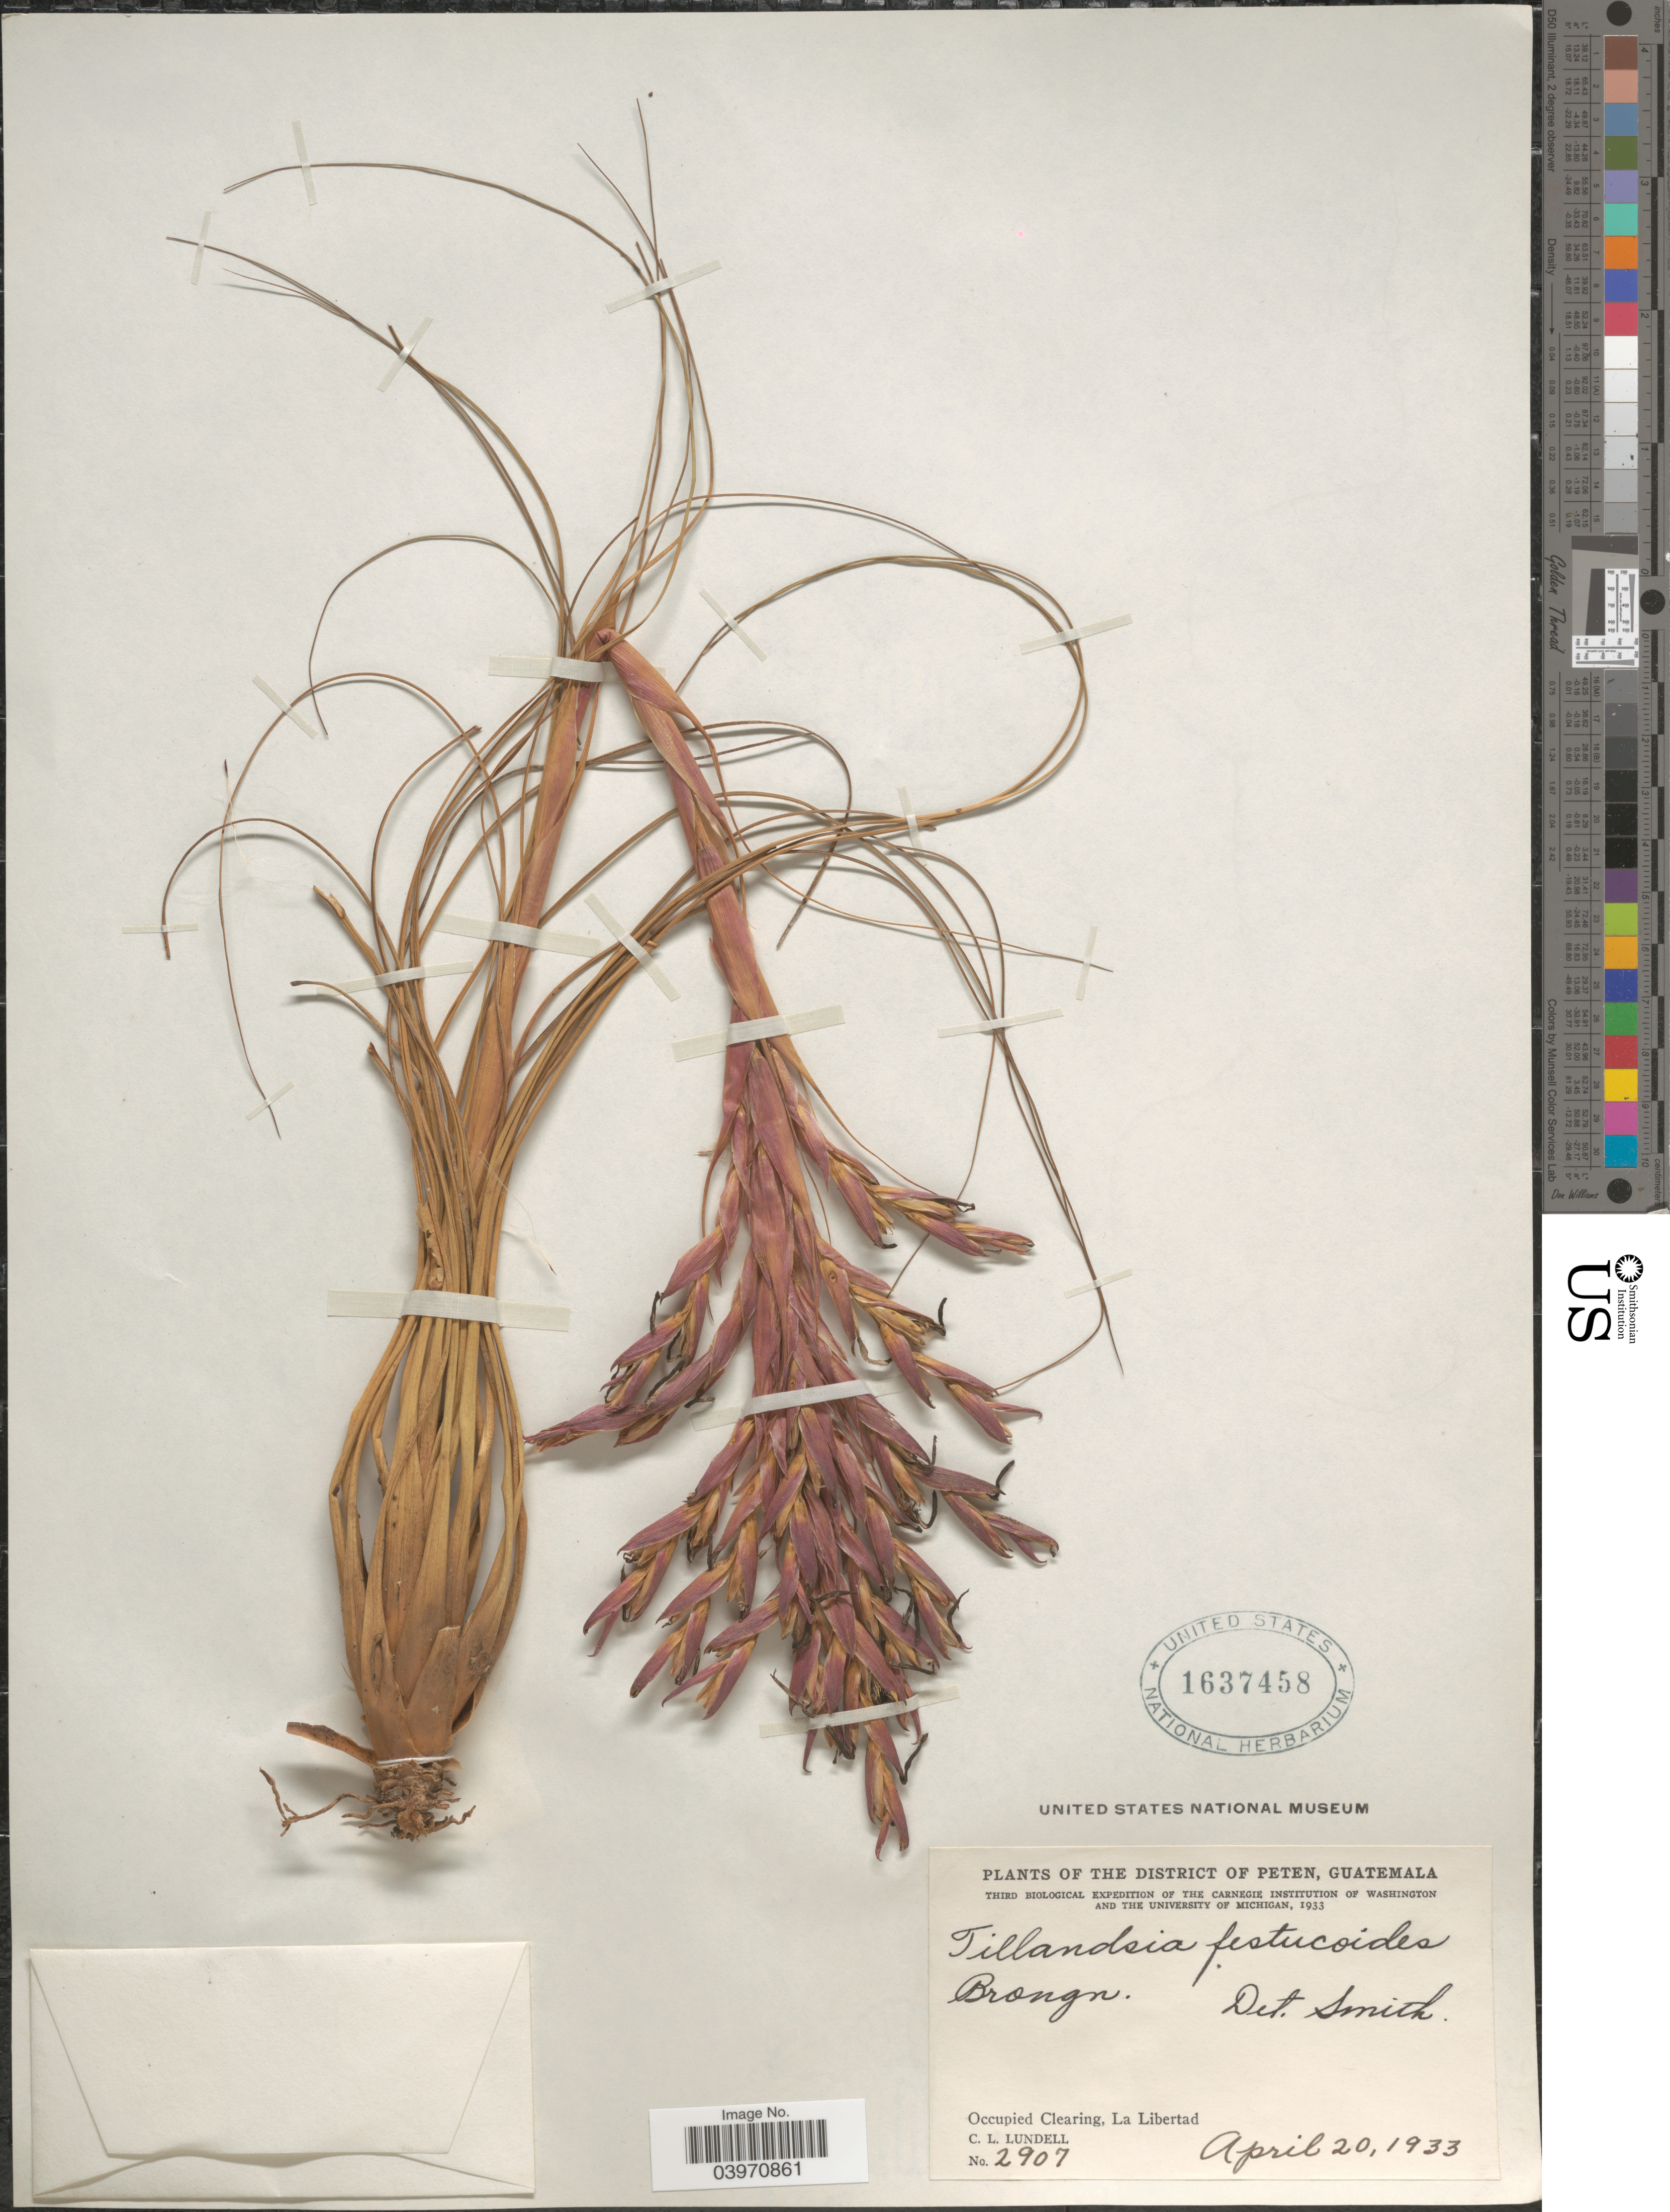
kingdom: Plantae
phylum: Tracheophyta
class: Liliopsida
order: Poales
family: Bromeliaceae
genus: Tillandsia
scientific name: Tillandsia festucoides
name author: Brongn. ex Mez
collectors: C. L. Lundell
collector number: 2907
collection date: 1933-04-20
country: Guatemala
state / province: El Peten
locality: The District of Peten. Occupied Clearing, La Libertad.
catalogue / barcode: US 1637458